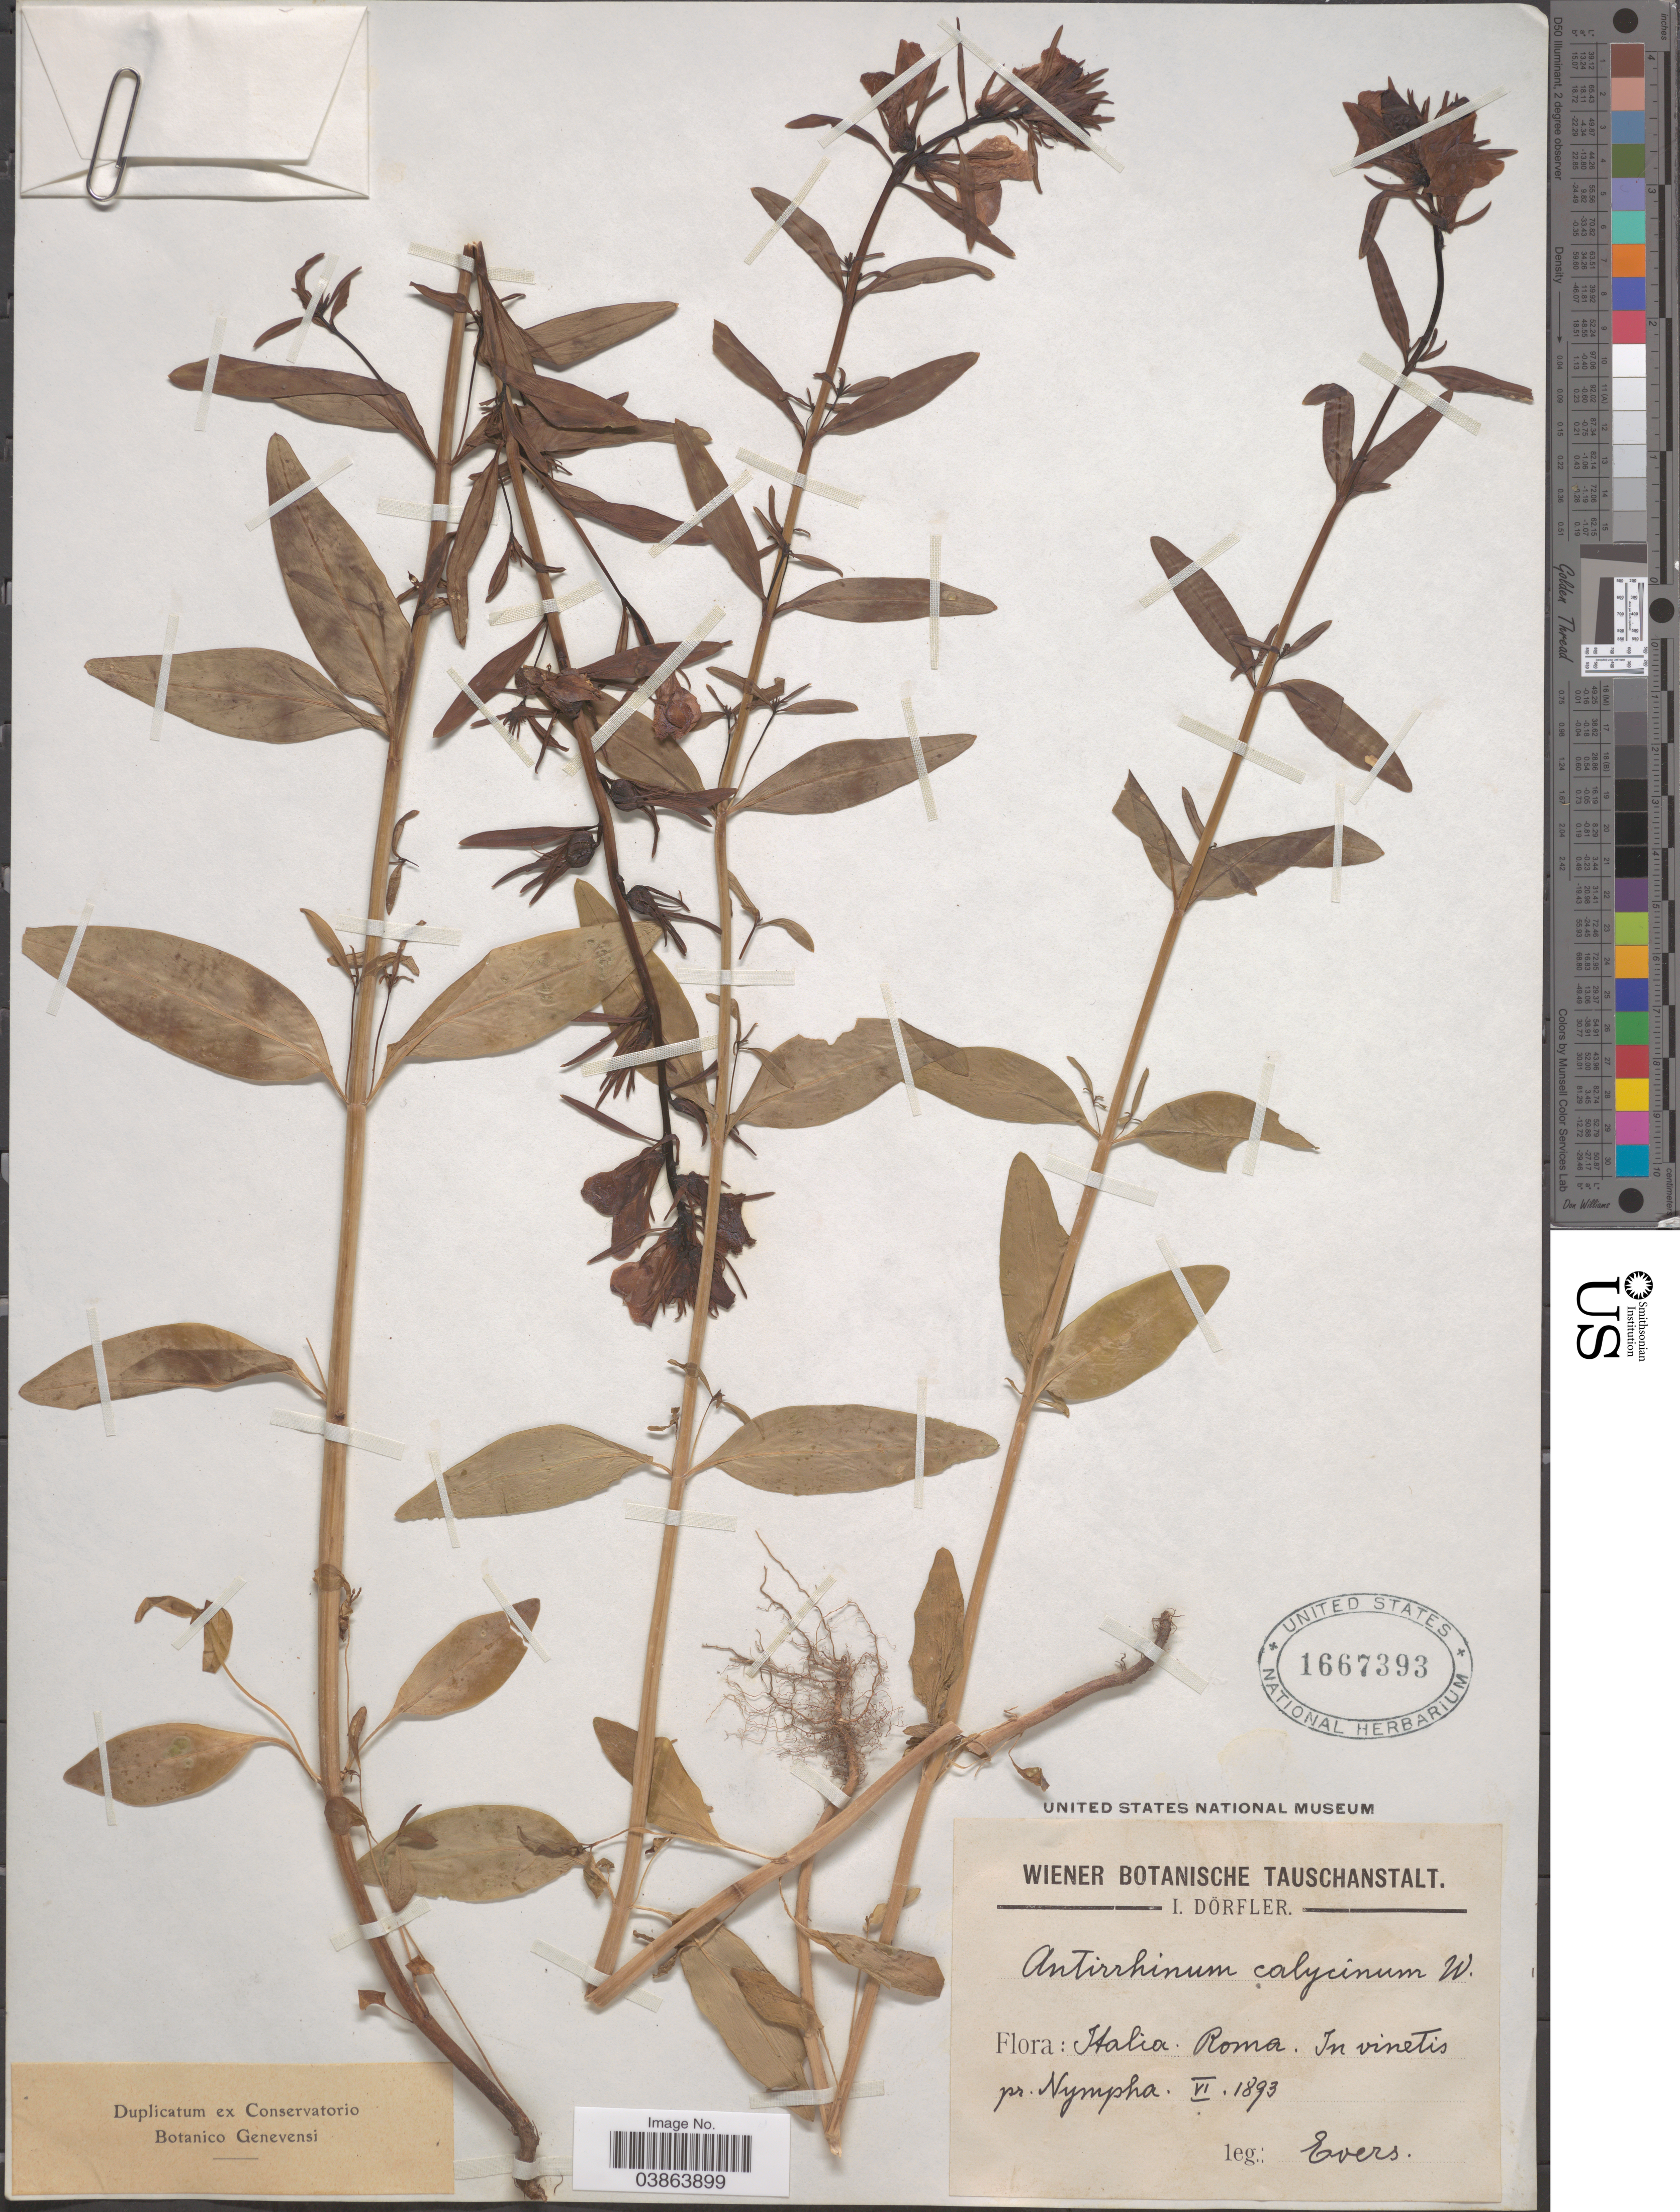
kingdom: Plantae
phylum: Tracheophyta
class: Magnoliopsida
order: Lamiales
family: Plantaginaceae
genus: Antirrhinum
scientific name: Antirrhinum calycinum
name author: Banks & Sol.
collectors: Evers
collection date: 1893-06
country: Italy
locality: Italia. Roma. In vinetis pr. Nympha.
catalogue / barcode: US 1667393